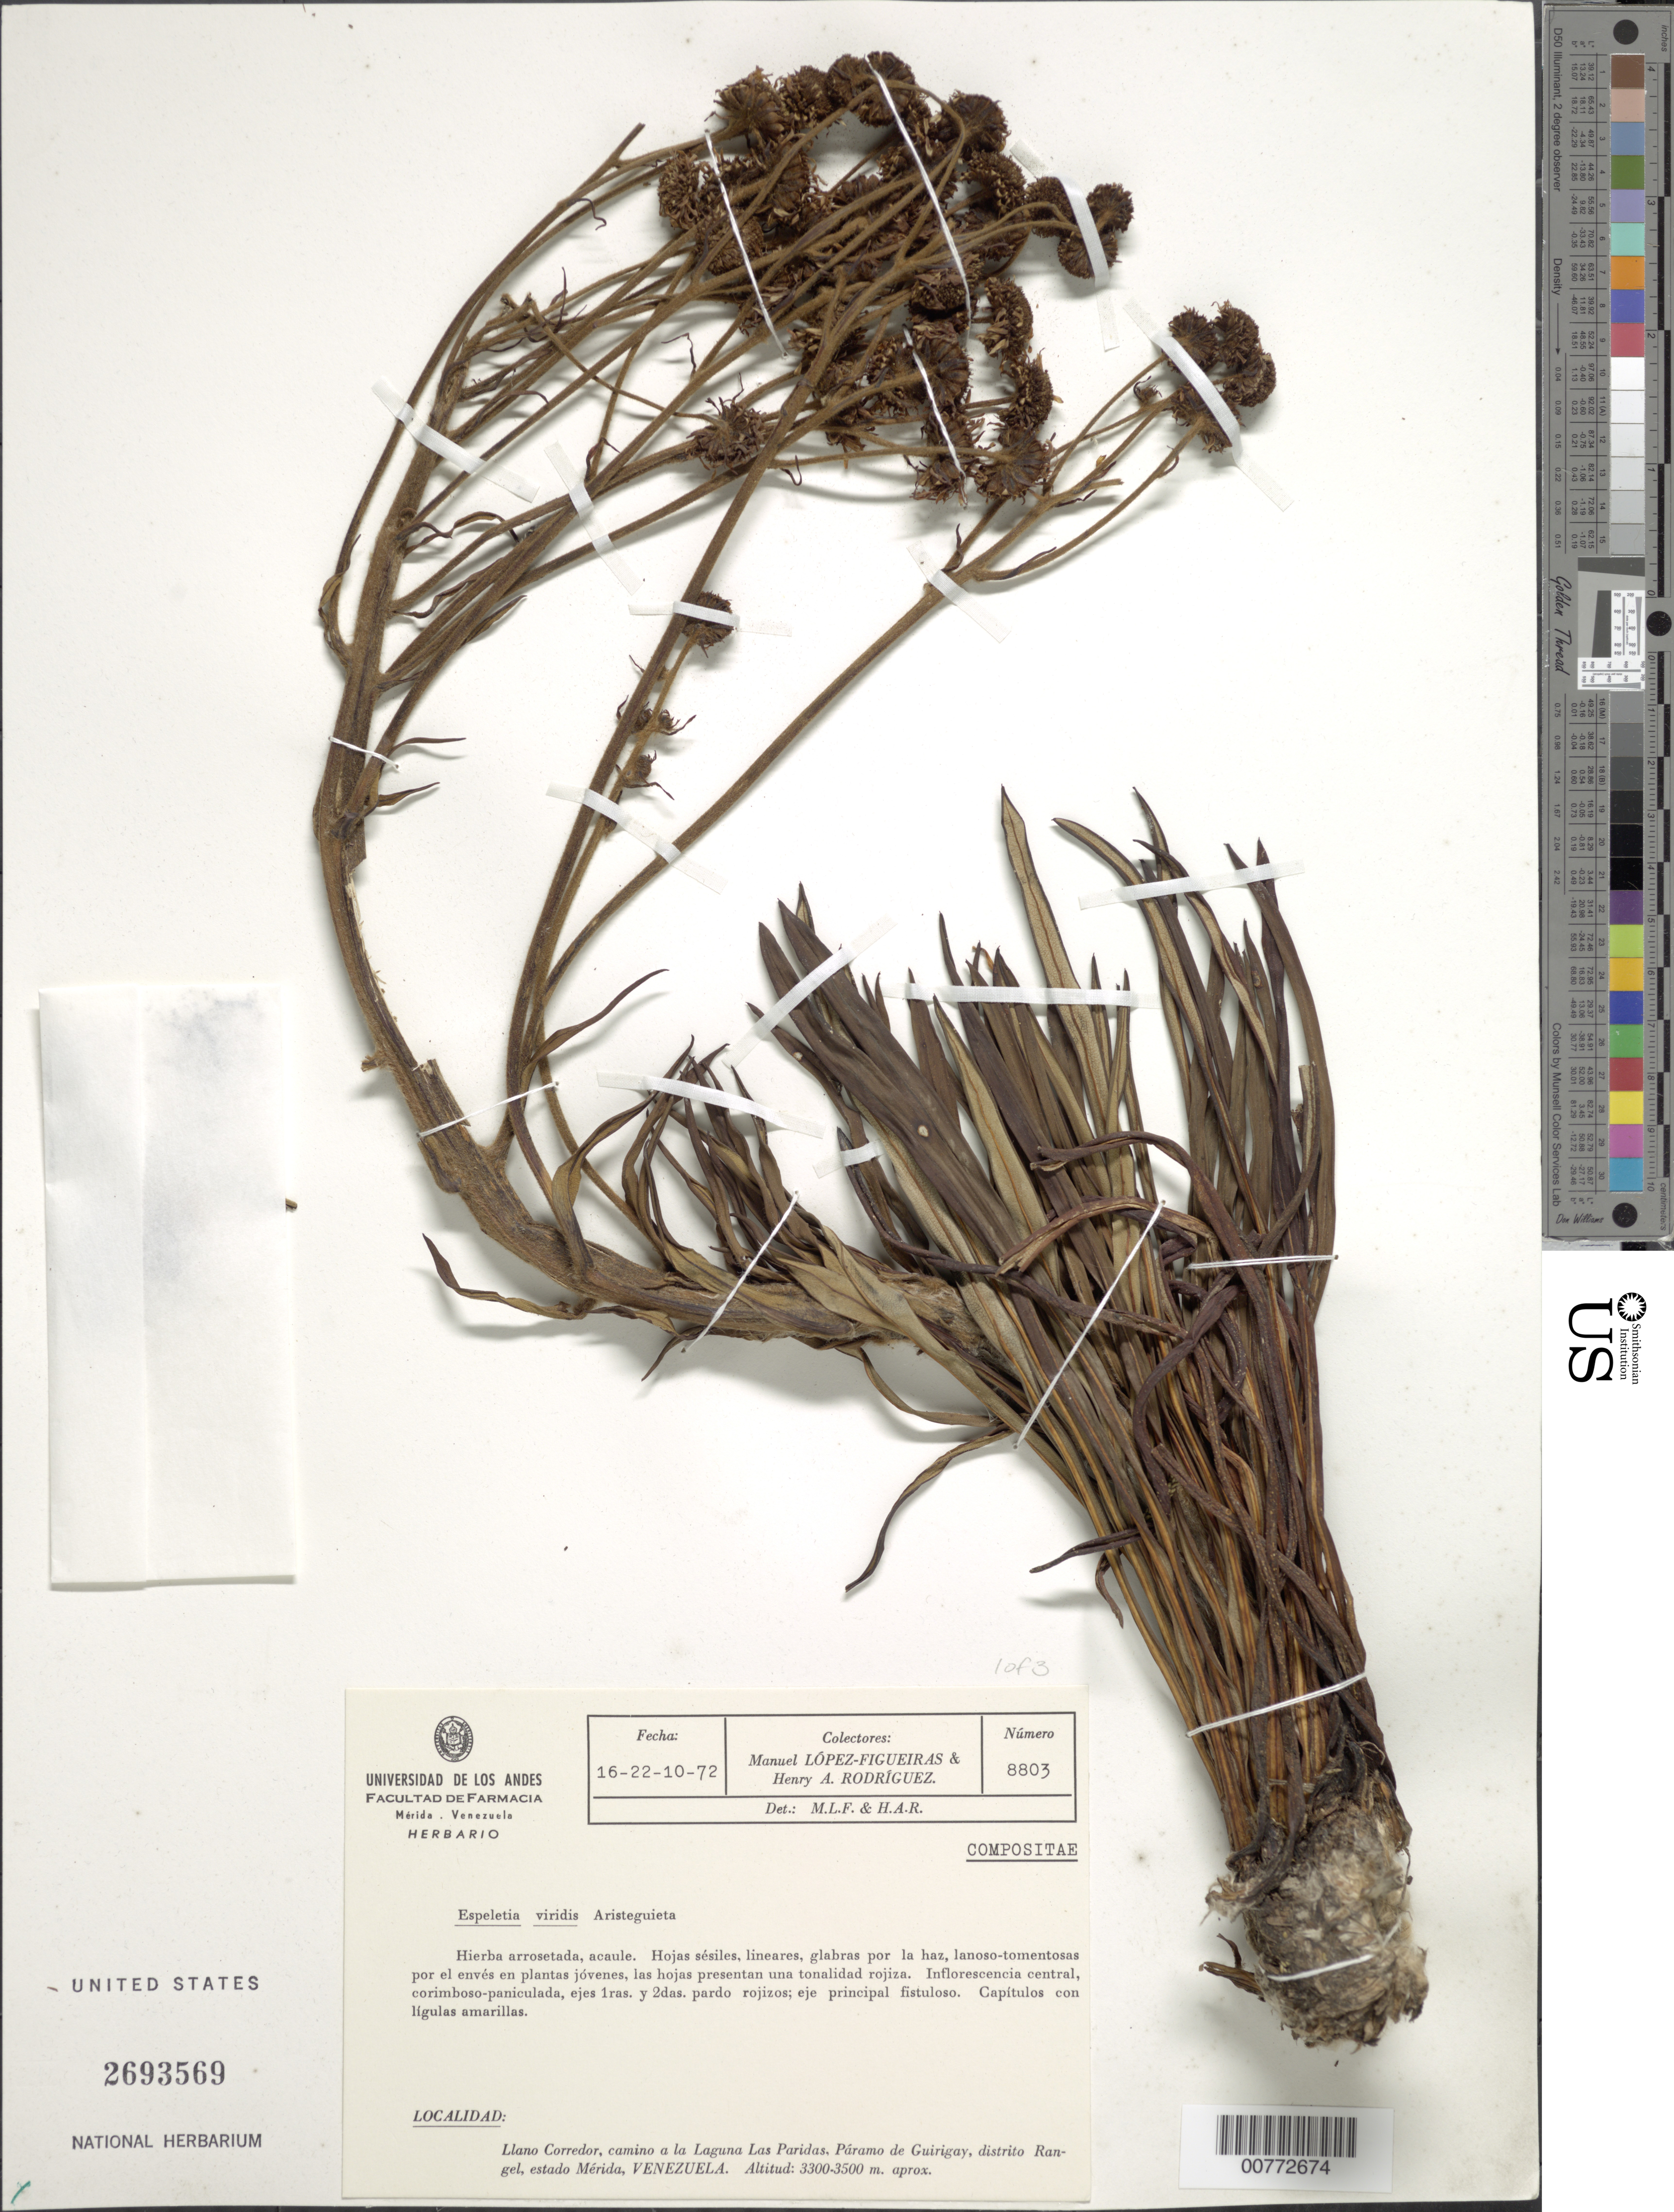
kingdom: Plantae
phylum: Tracheophyta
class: Magnoliopsida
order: Asterales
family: Asteraceae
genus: Ruilopezia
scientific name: Ruilopezia viridis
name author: (Aristeg.) Cuatrec.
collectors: M. López Figueiras & H. A. Rodriguez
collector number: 8803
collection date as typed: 16 Oct 1972 to 22 Oct 1972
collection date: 1972-10-16/1972-10-22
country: Venezuela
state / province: Mérida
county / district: Rangel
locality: Llano Corredor, camino a la Laguna Las Paridas, Páramo de Guirigay.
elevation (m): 3300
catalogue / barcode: US 2693569